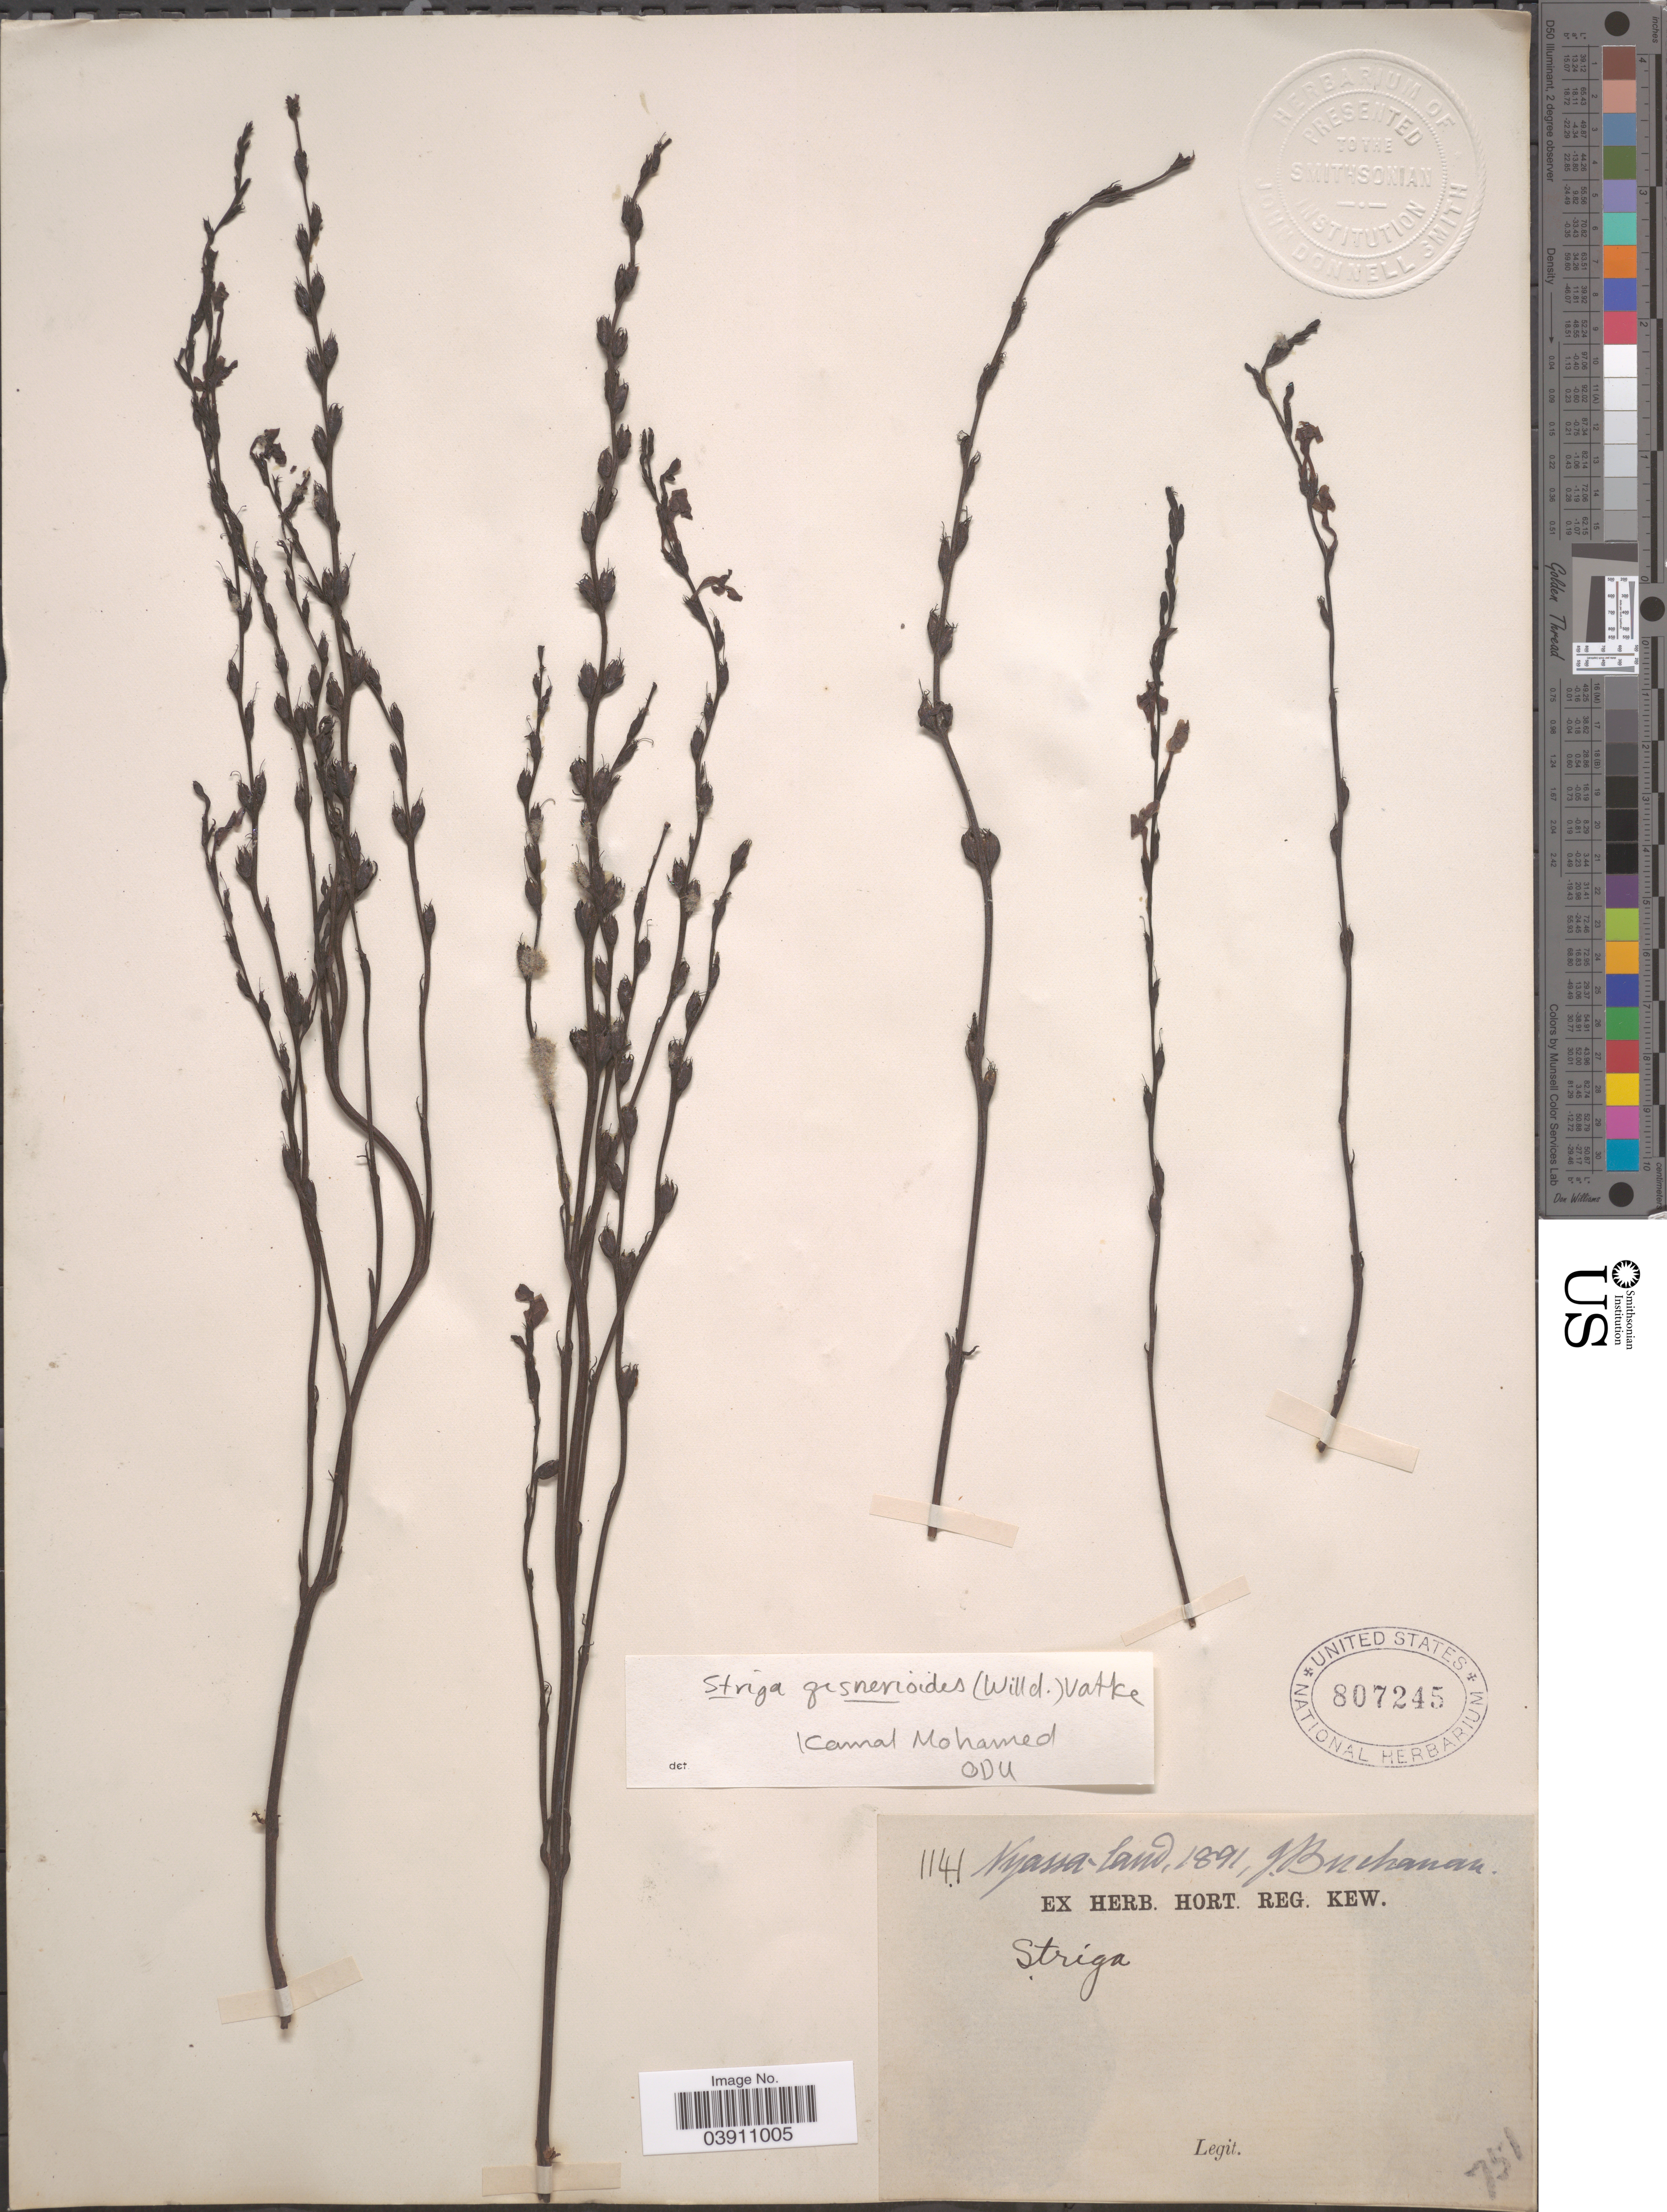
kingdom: Plantae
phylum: Tracheophyta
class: Magnoliopsida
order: Lamiales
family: Orobanchaceae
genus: Striga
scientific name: Striga sp.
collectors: J. Buchanan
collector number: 1141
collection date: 1891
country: Malawi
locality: Nyassa-land.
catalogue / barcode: US 807245